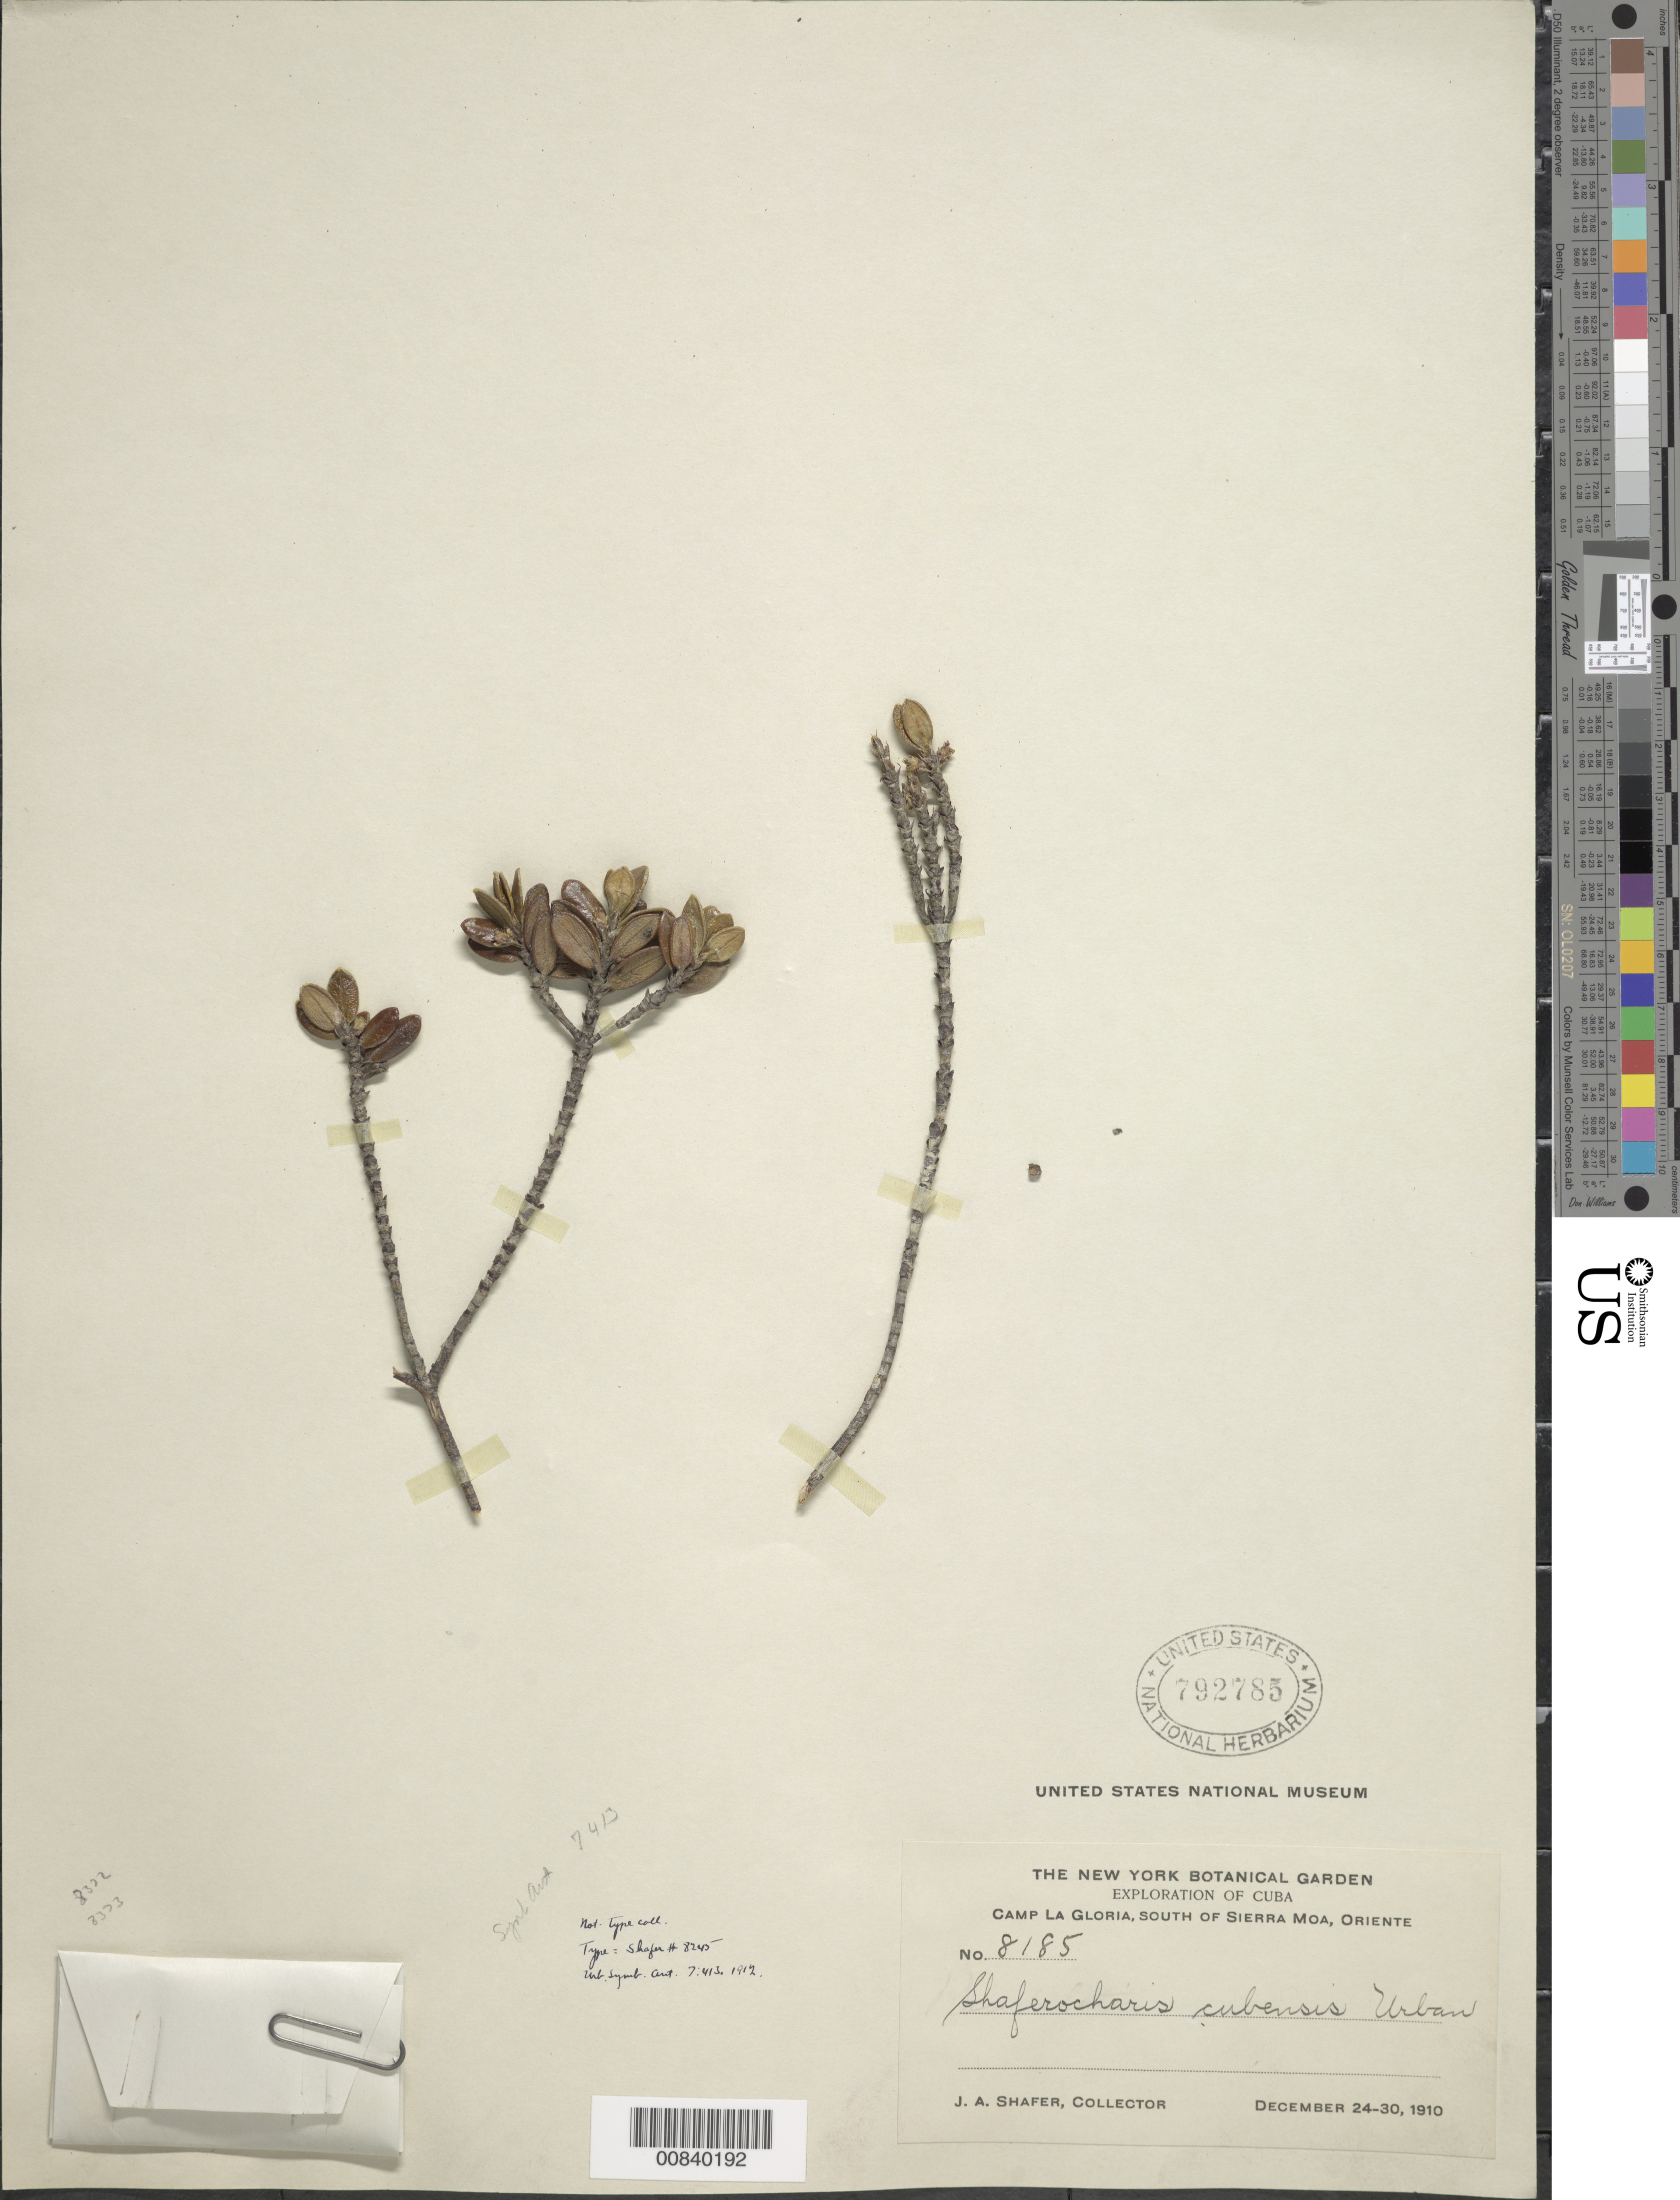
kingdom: Plantae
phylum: Tracheophyta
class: Magnoliopsida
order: Gentianales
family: Rubiaceae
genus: Shaferocharis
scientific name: Shaferocharis cubensis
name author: Urb.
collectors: J. A. Shafer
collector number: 8185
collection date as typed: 24 Dec 1910 to 30 Dec 1910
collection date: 1910-12-24/1910-12-30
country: Cuba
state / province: Oriente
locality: Camp la Gloria, south of Sierra Moa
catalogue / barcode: US 792785